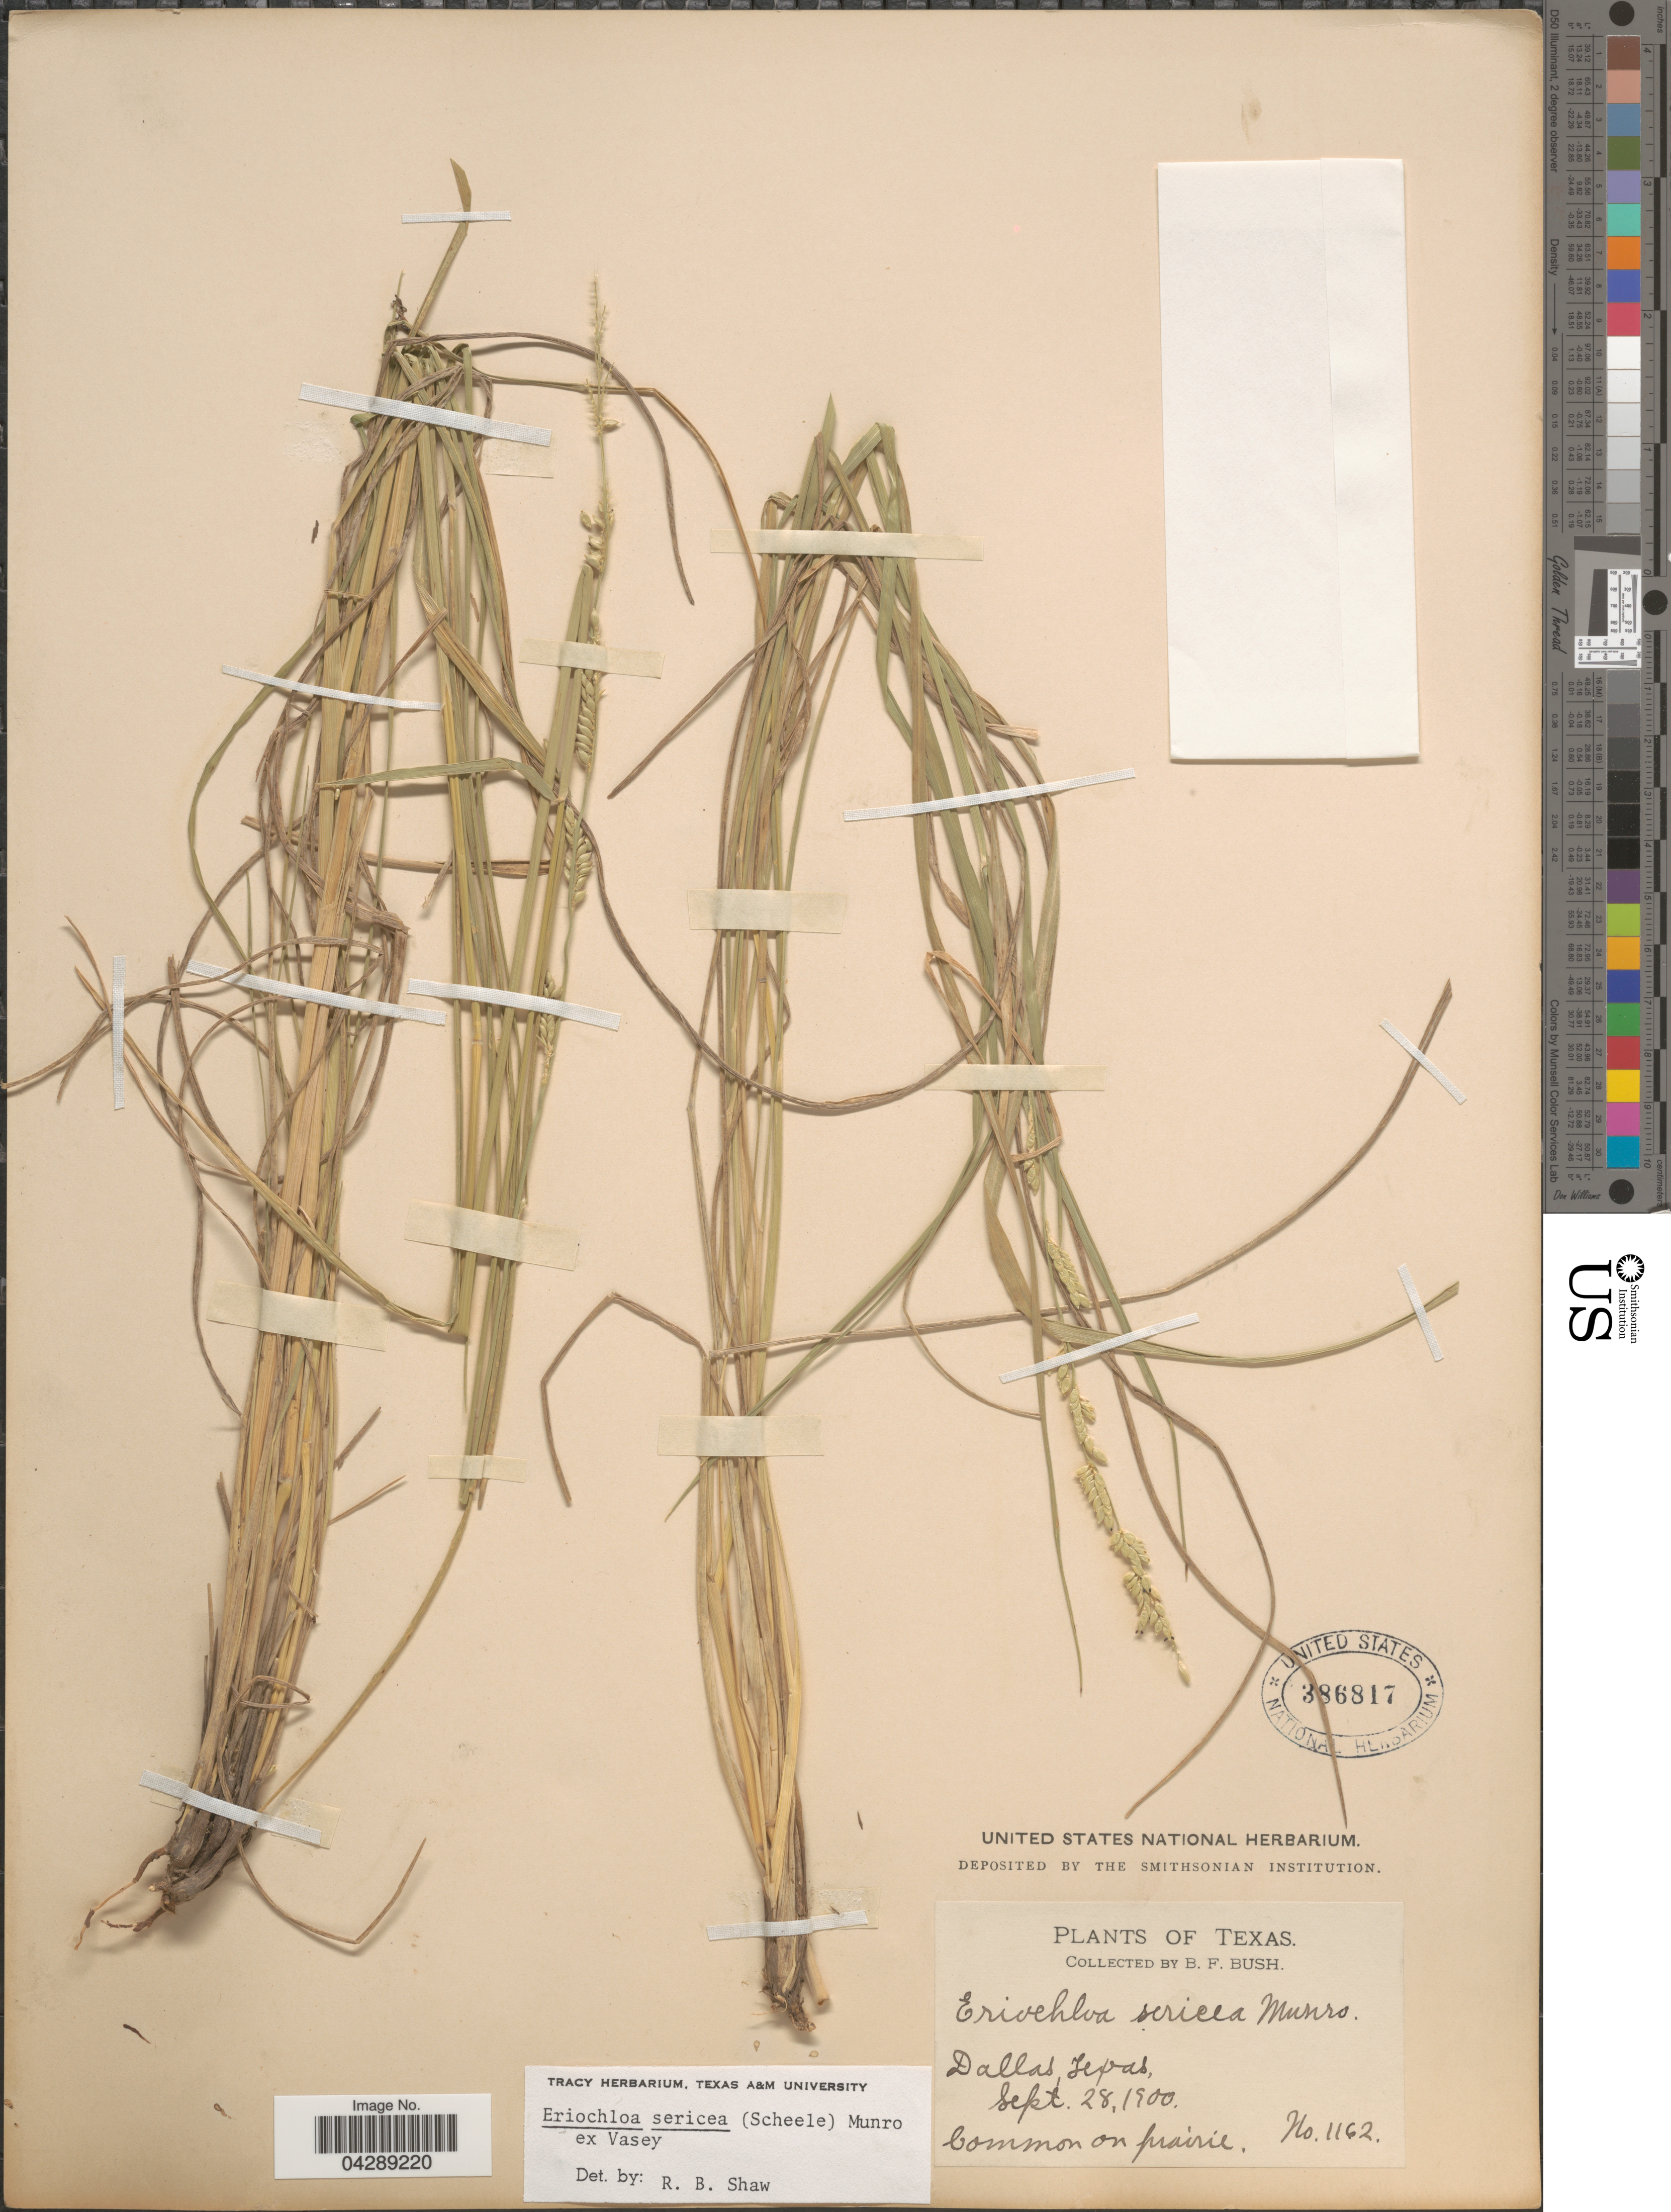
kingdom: Plantae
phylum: Tracheophyta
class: Liliopsida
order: Poales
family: Poaceae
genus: Eriochloa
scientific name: Eriochloa sericea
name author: (Scheele) Munro ex Vasey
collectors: B. F. Bush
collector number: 1162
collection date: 1900-09-28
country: United States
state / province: Texas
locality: Dallas. Common on prairie.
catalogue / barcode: US 386817